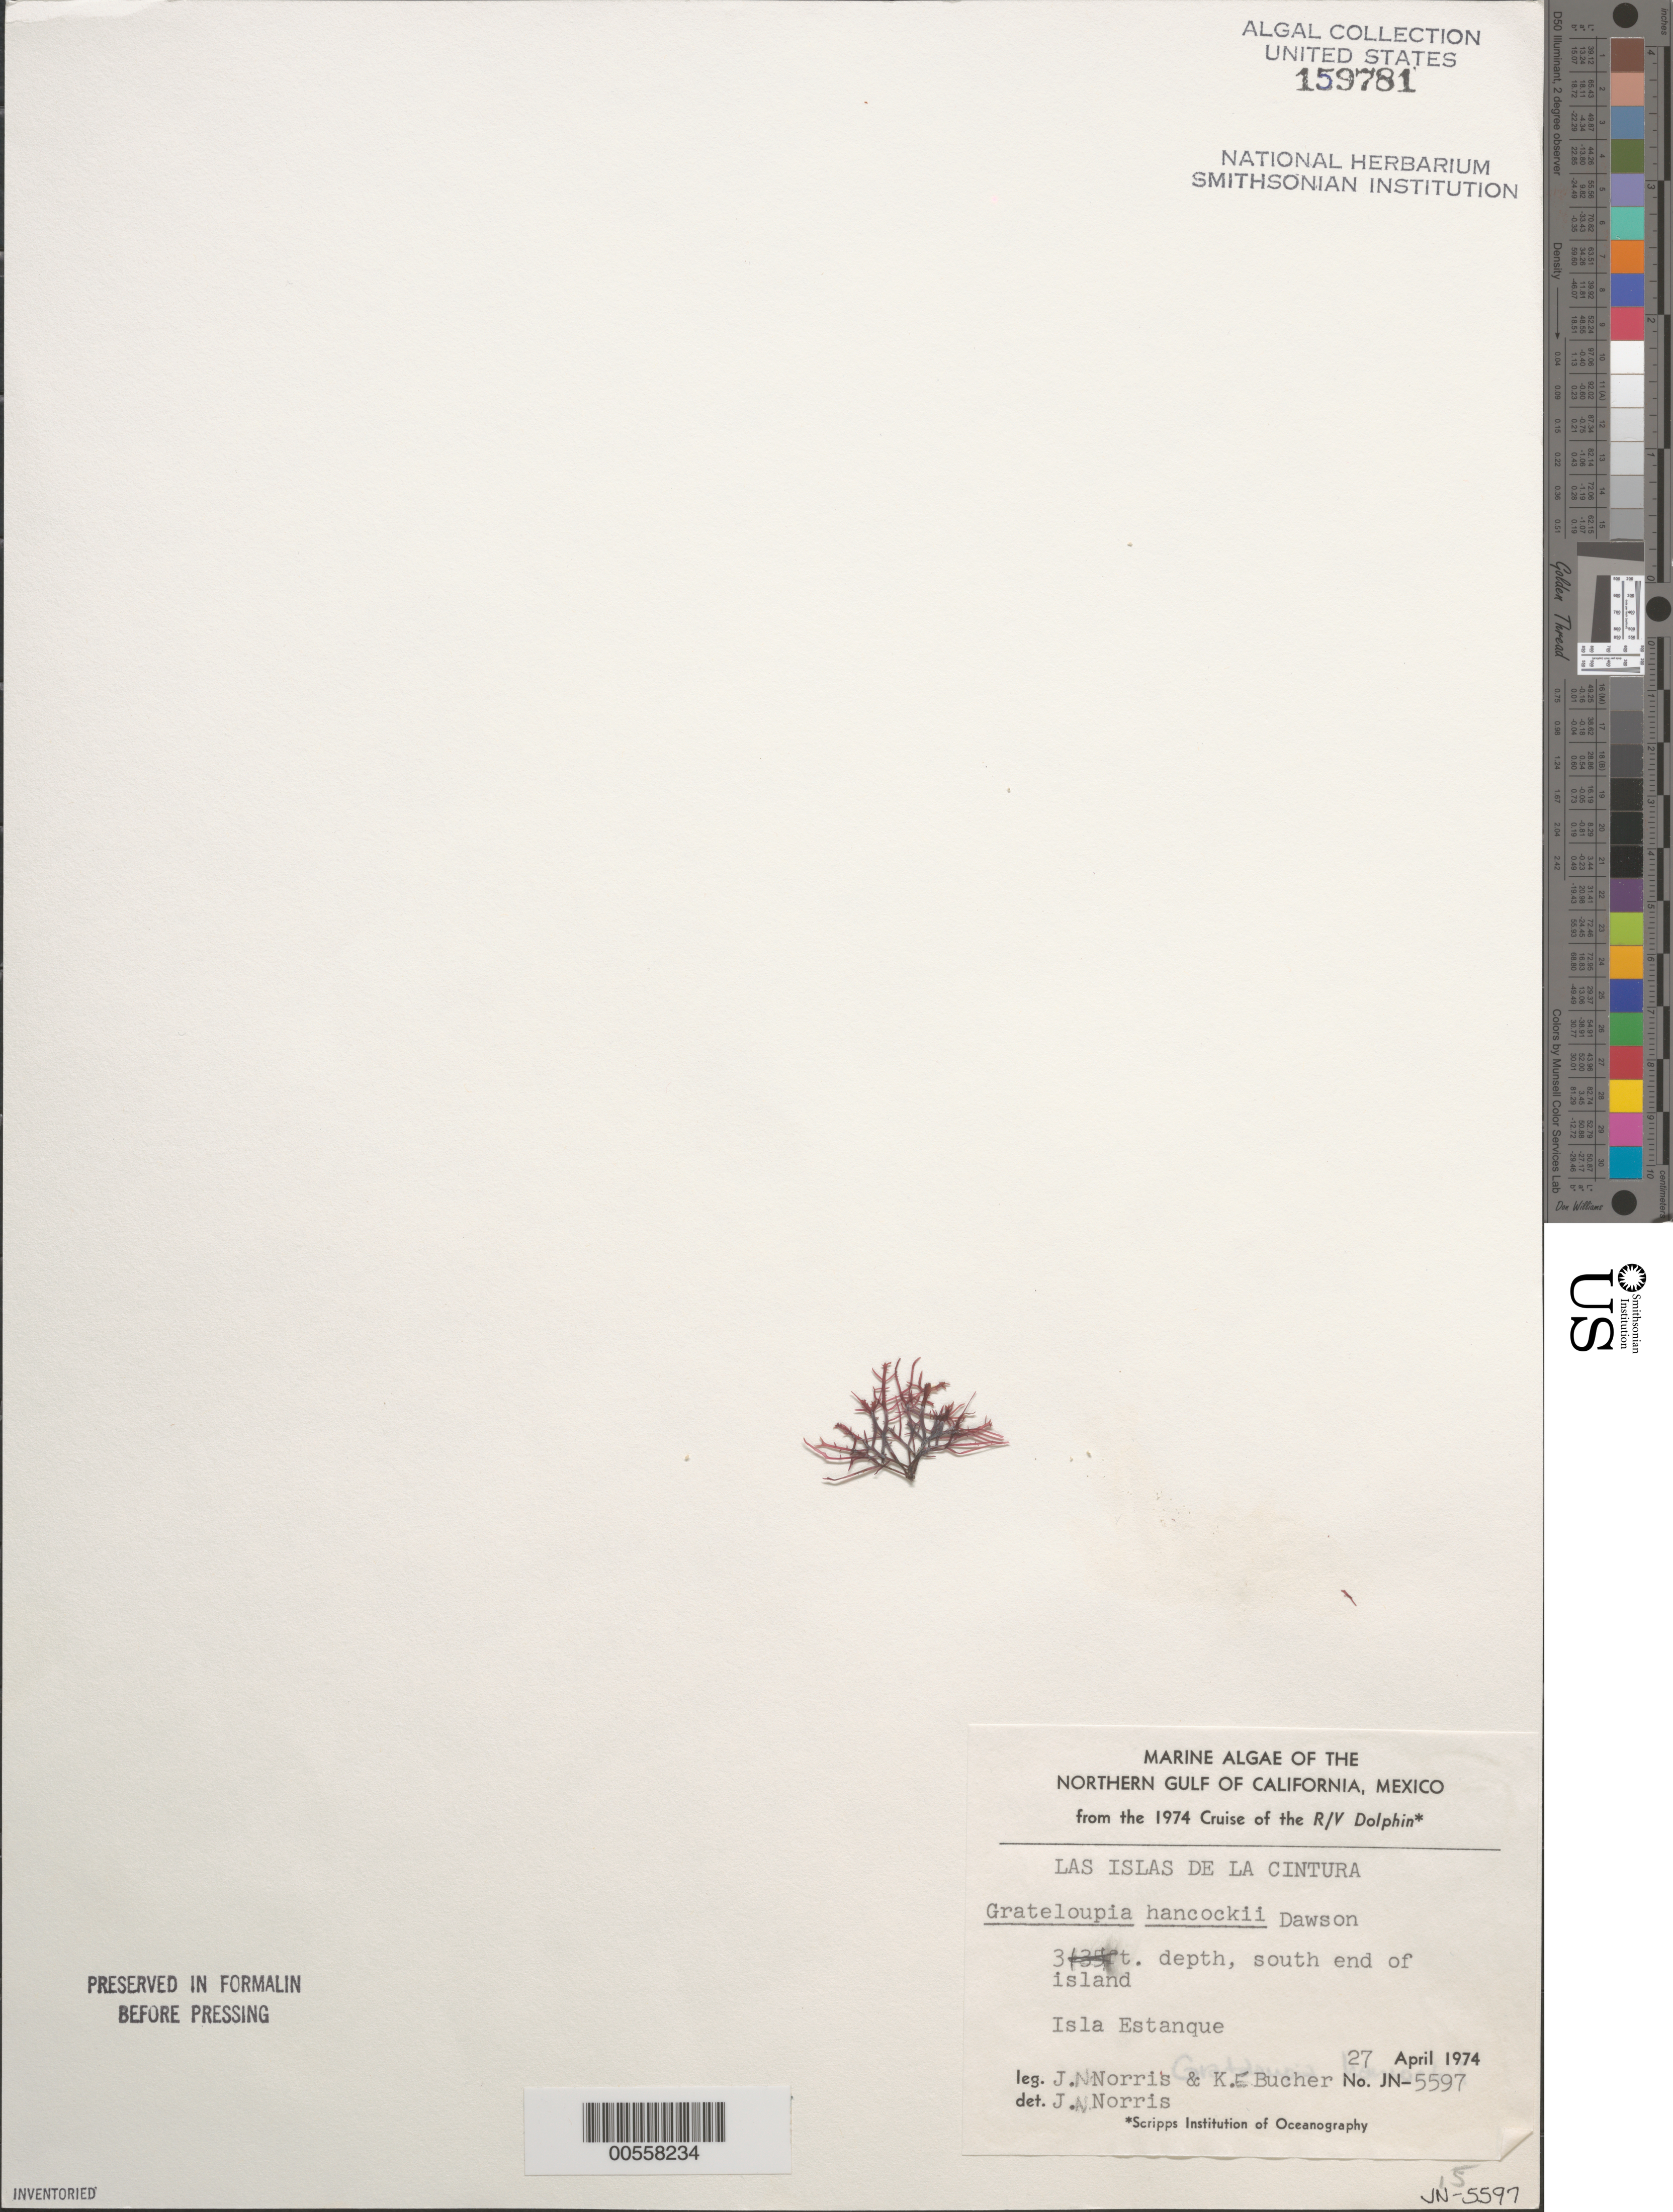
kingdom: Plantae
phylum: Rhodophyta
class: Florideophyceae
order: Halymeniales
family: Halymeniaceae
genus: Grateloupia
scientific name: Grateloupia hancockii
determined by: Norris, James N.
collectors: J. N. Norris & K. E. Bucher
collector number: JN-5597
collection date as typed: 27 Apr 1974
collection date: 1974-04-27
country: Mexico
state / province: Baja California Norte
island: Isla Estanque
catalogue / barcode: US 159781